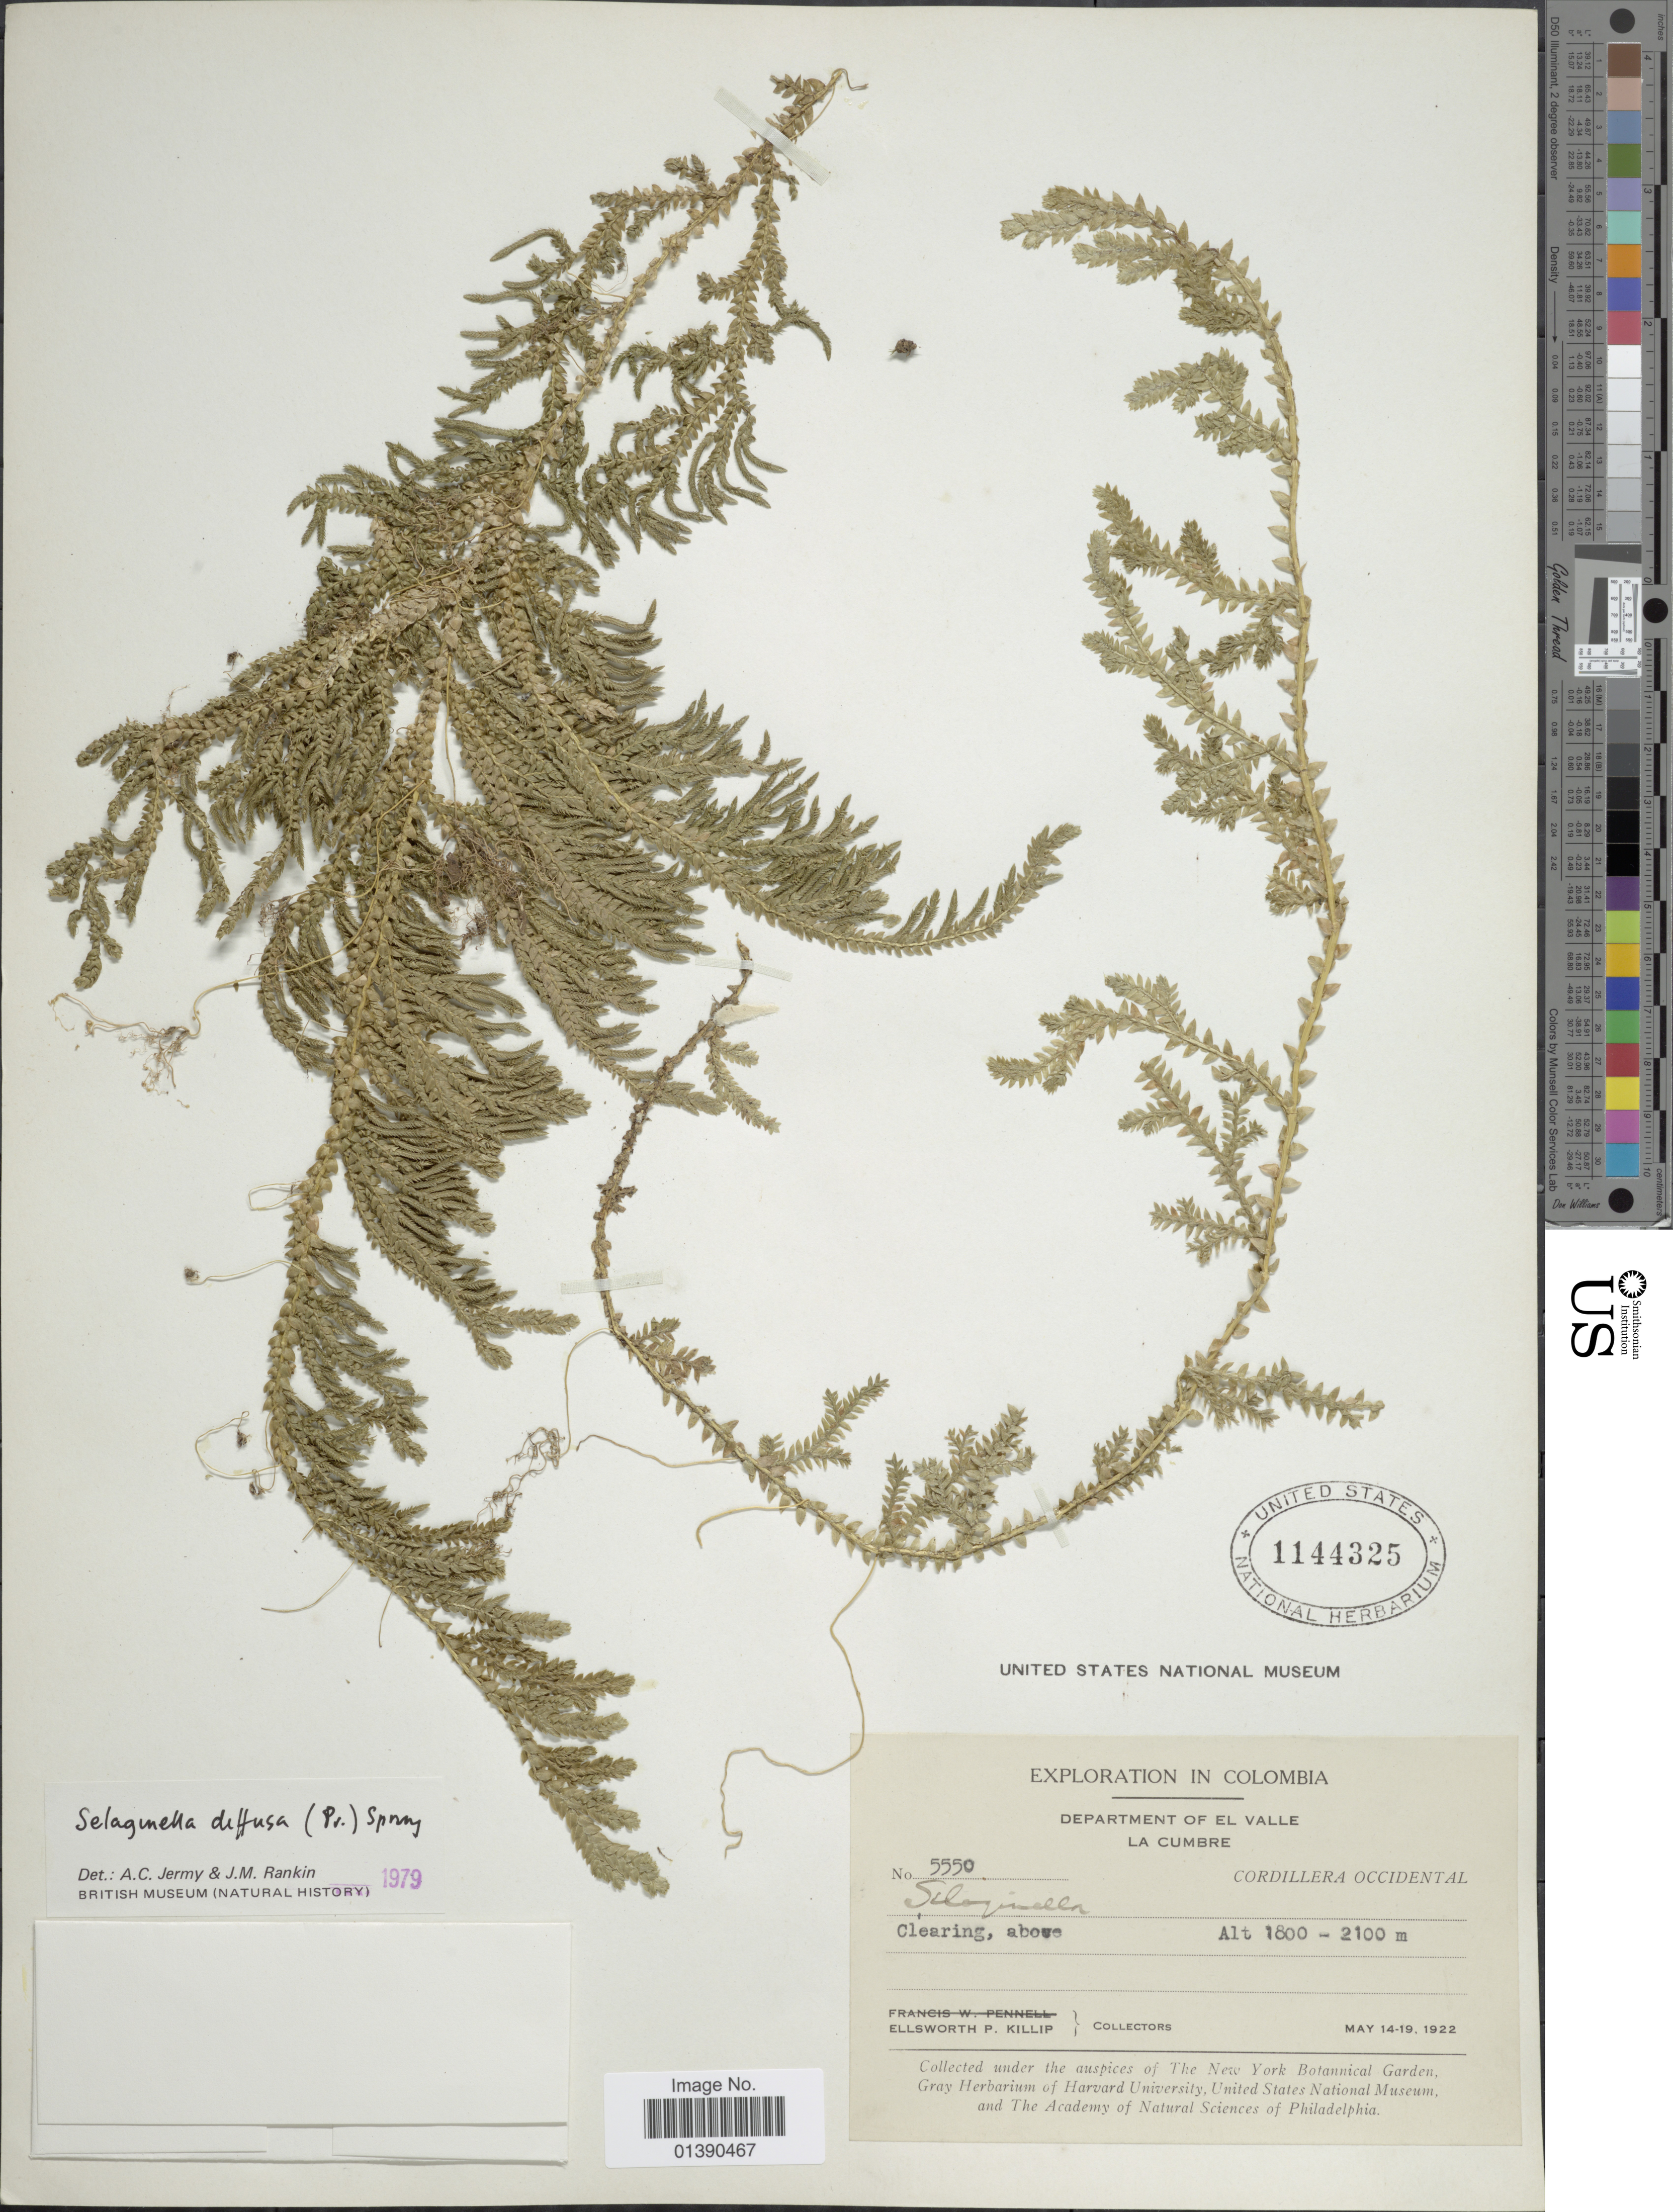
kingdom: Plantae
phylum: Tracheophyta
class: Lycopodiopsida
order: Selaginellales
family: Selaginellaceae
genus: Selaginella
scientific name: Selaginella diffusa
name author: (C. Presl) Spring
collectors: E. P. Killip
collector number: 5550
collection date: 1922-05-14/1922-05-19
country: Colombia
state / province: Valle del Cauca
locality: Department of El valle La Cumbre, Cordillera occidental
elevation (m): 1800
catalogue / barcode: US 1144325